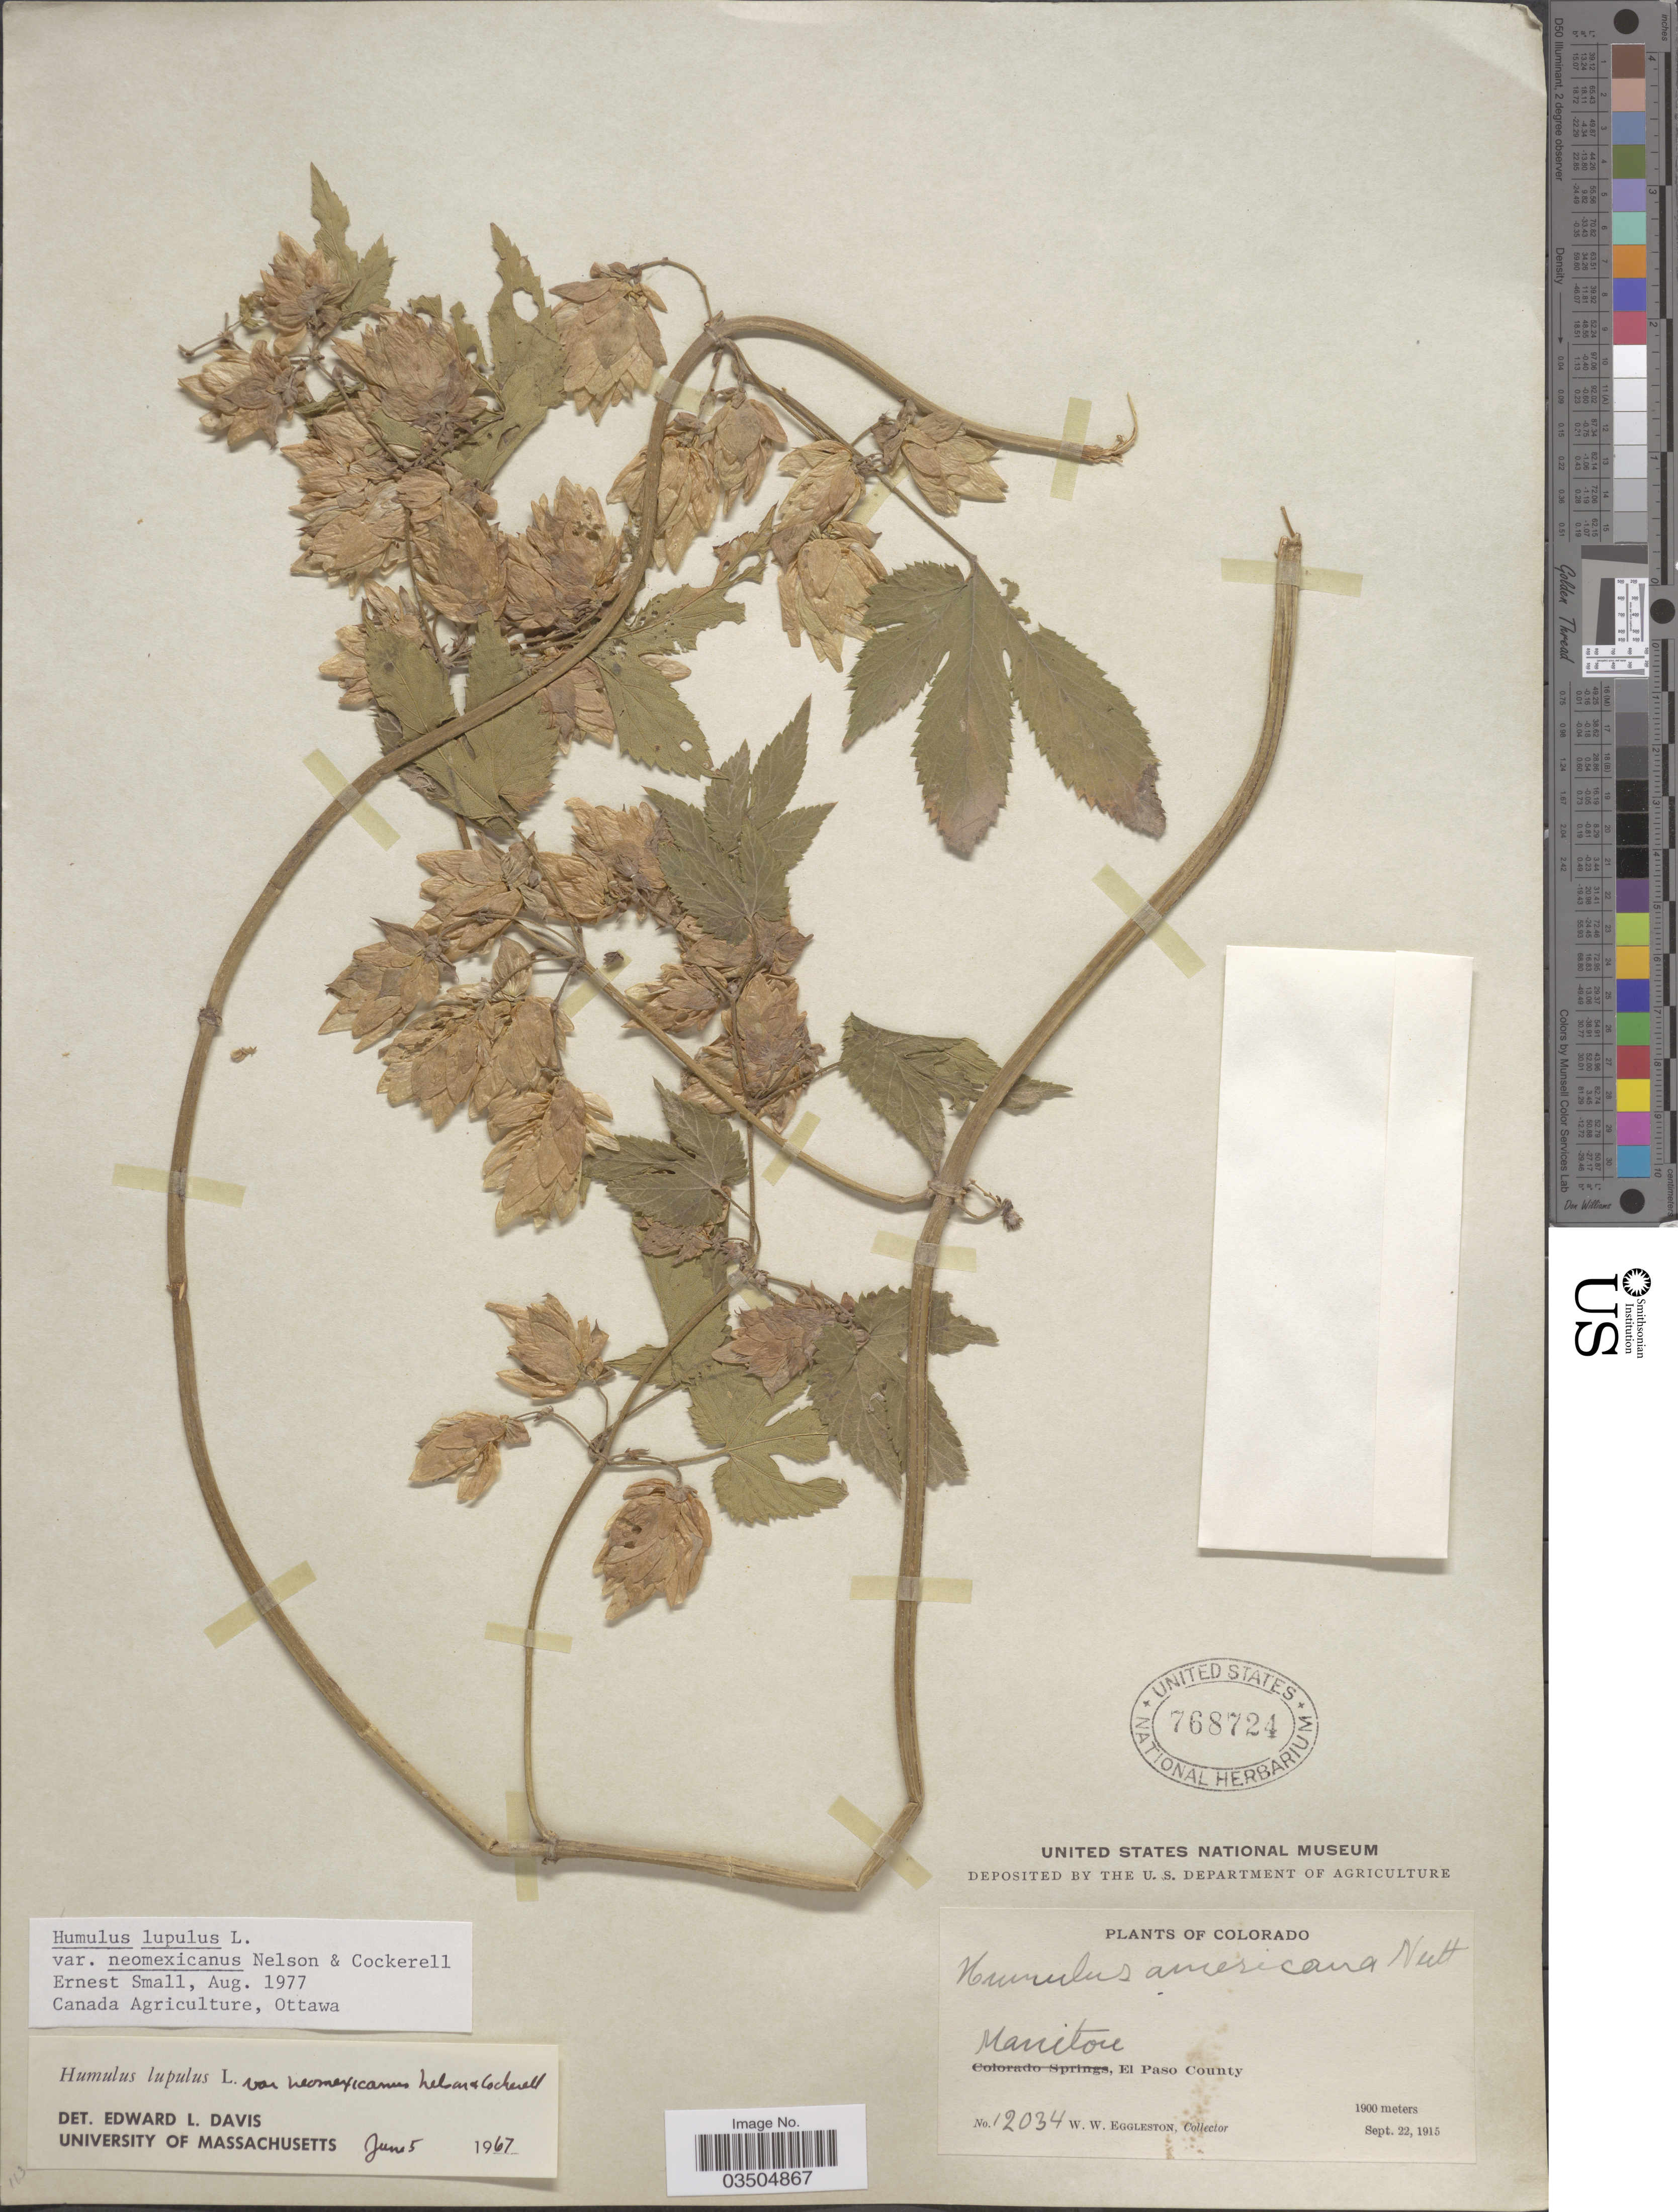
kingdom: Plantae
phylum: Tracheophyta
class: Magnoliopsida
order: Rosales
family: Cannabaceae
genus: Humulus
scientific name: Humulus neomexicanus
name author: (A. Nelson & Cockerell) Rydb.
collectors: W. W. Eggleston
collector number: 12034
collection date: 1915-09-22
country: United States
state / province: Colorado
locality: Manitou, El Paso County.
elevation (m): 1900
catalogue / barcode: US 768724